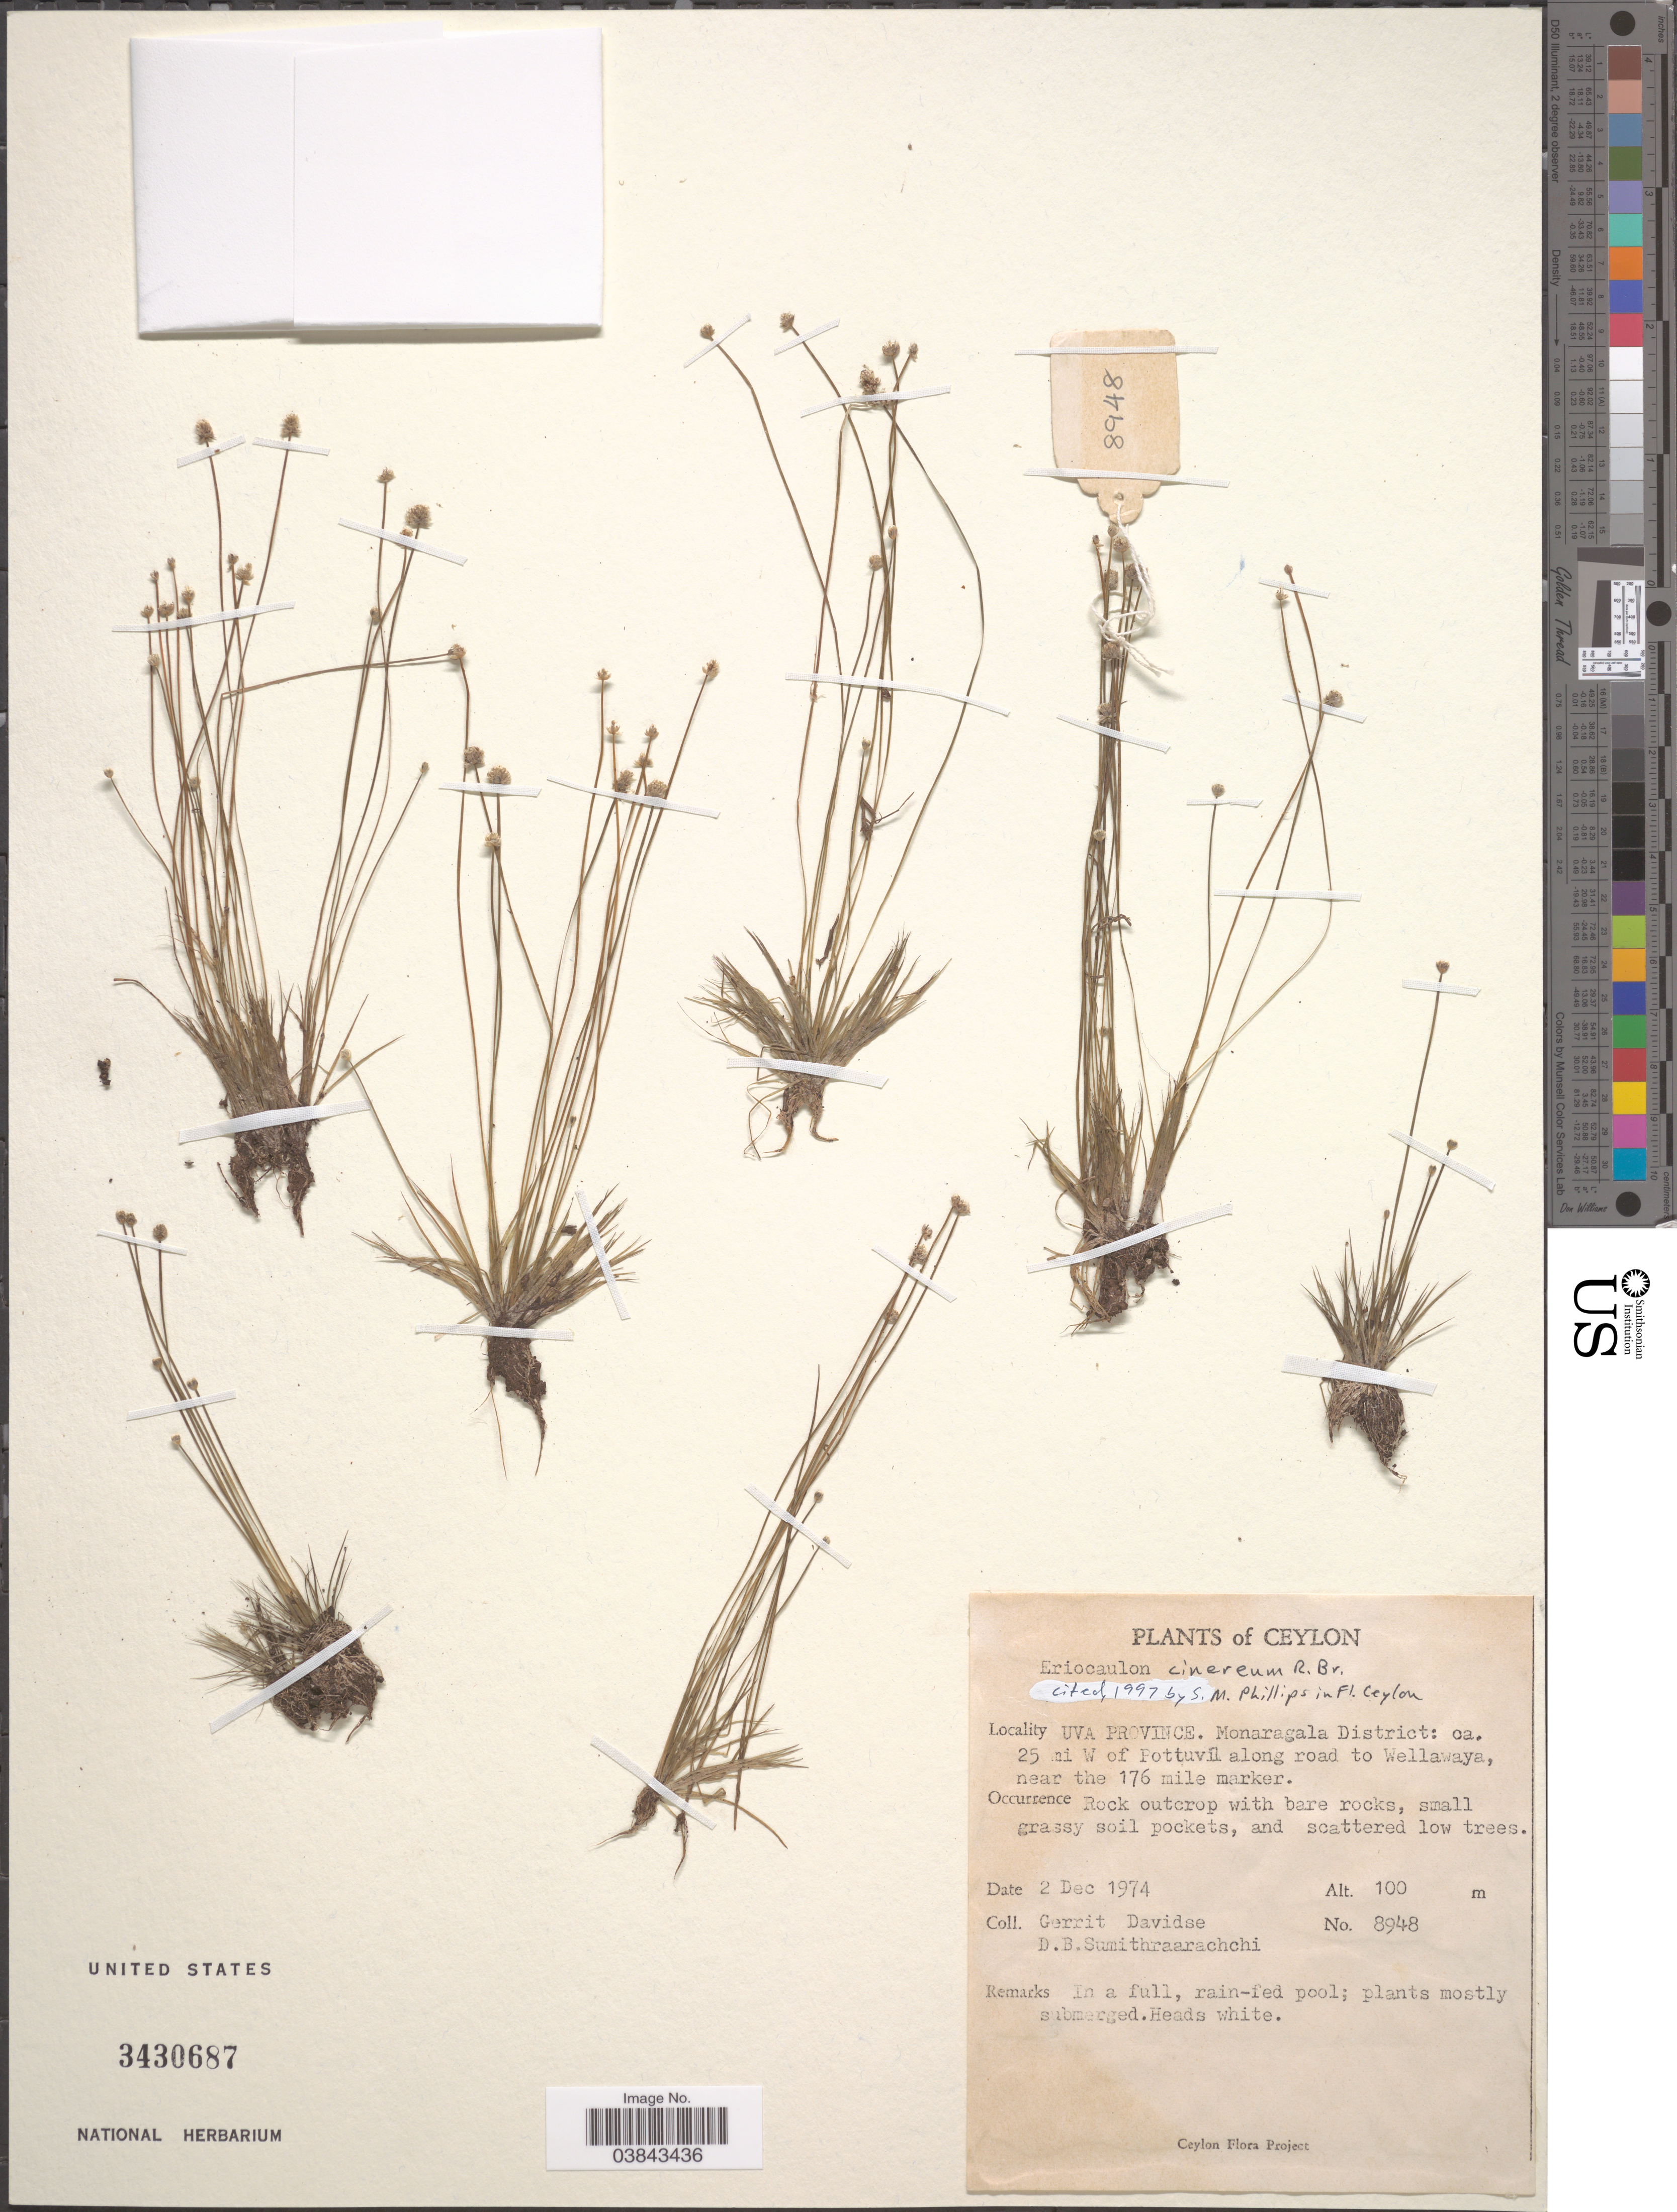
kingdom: Plantae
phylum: Tracheophyta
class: Liliopsida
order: Poales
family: Eriocaulaceae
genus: Eriocaulon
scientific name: Eriocaulon cinereum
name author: R. Br.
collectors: G. Davidse & D. B. Sumithraarachchi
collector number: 8948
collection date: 1974-12-02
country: Sri Lanka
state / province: Uva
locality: Ceylon. Uva Province. Monaragala District: ca. 25 mi W of Pottuvíl along road to Wellawaya, near the 176 mile marker.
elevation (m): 100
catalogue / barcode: US 3430687